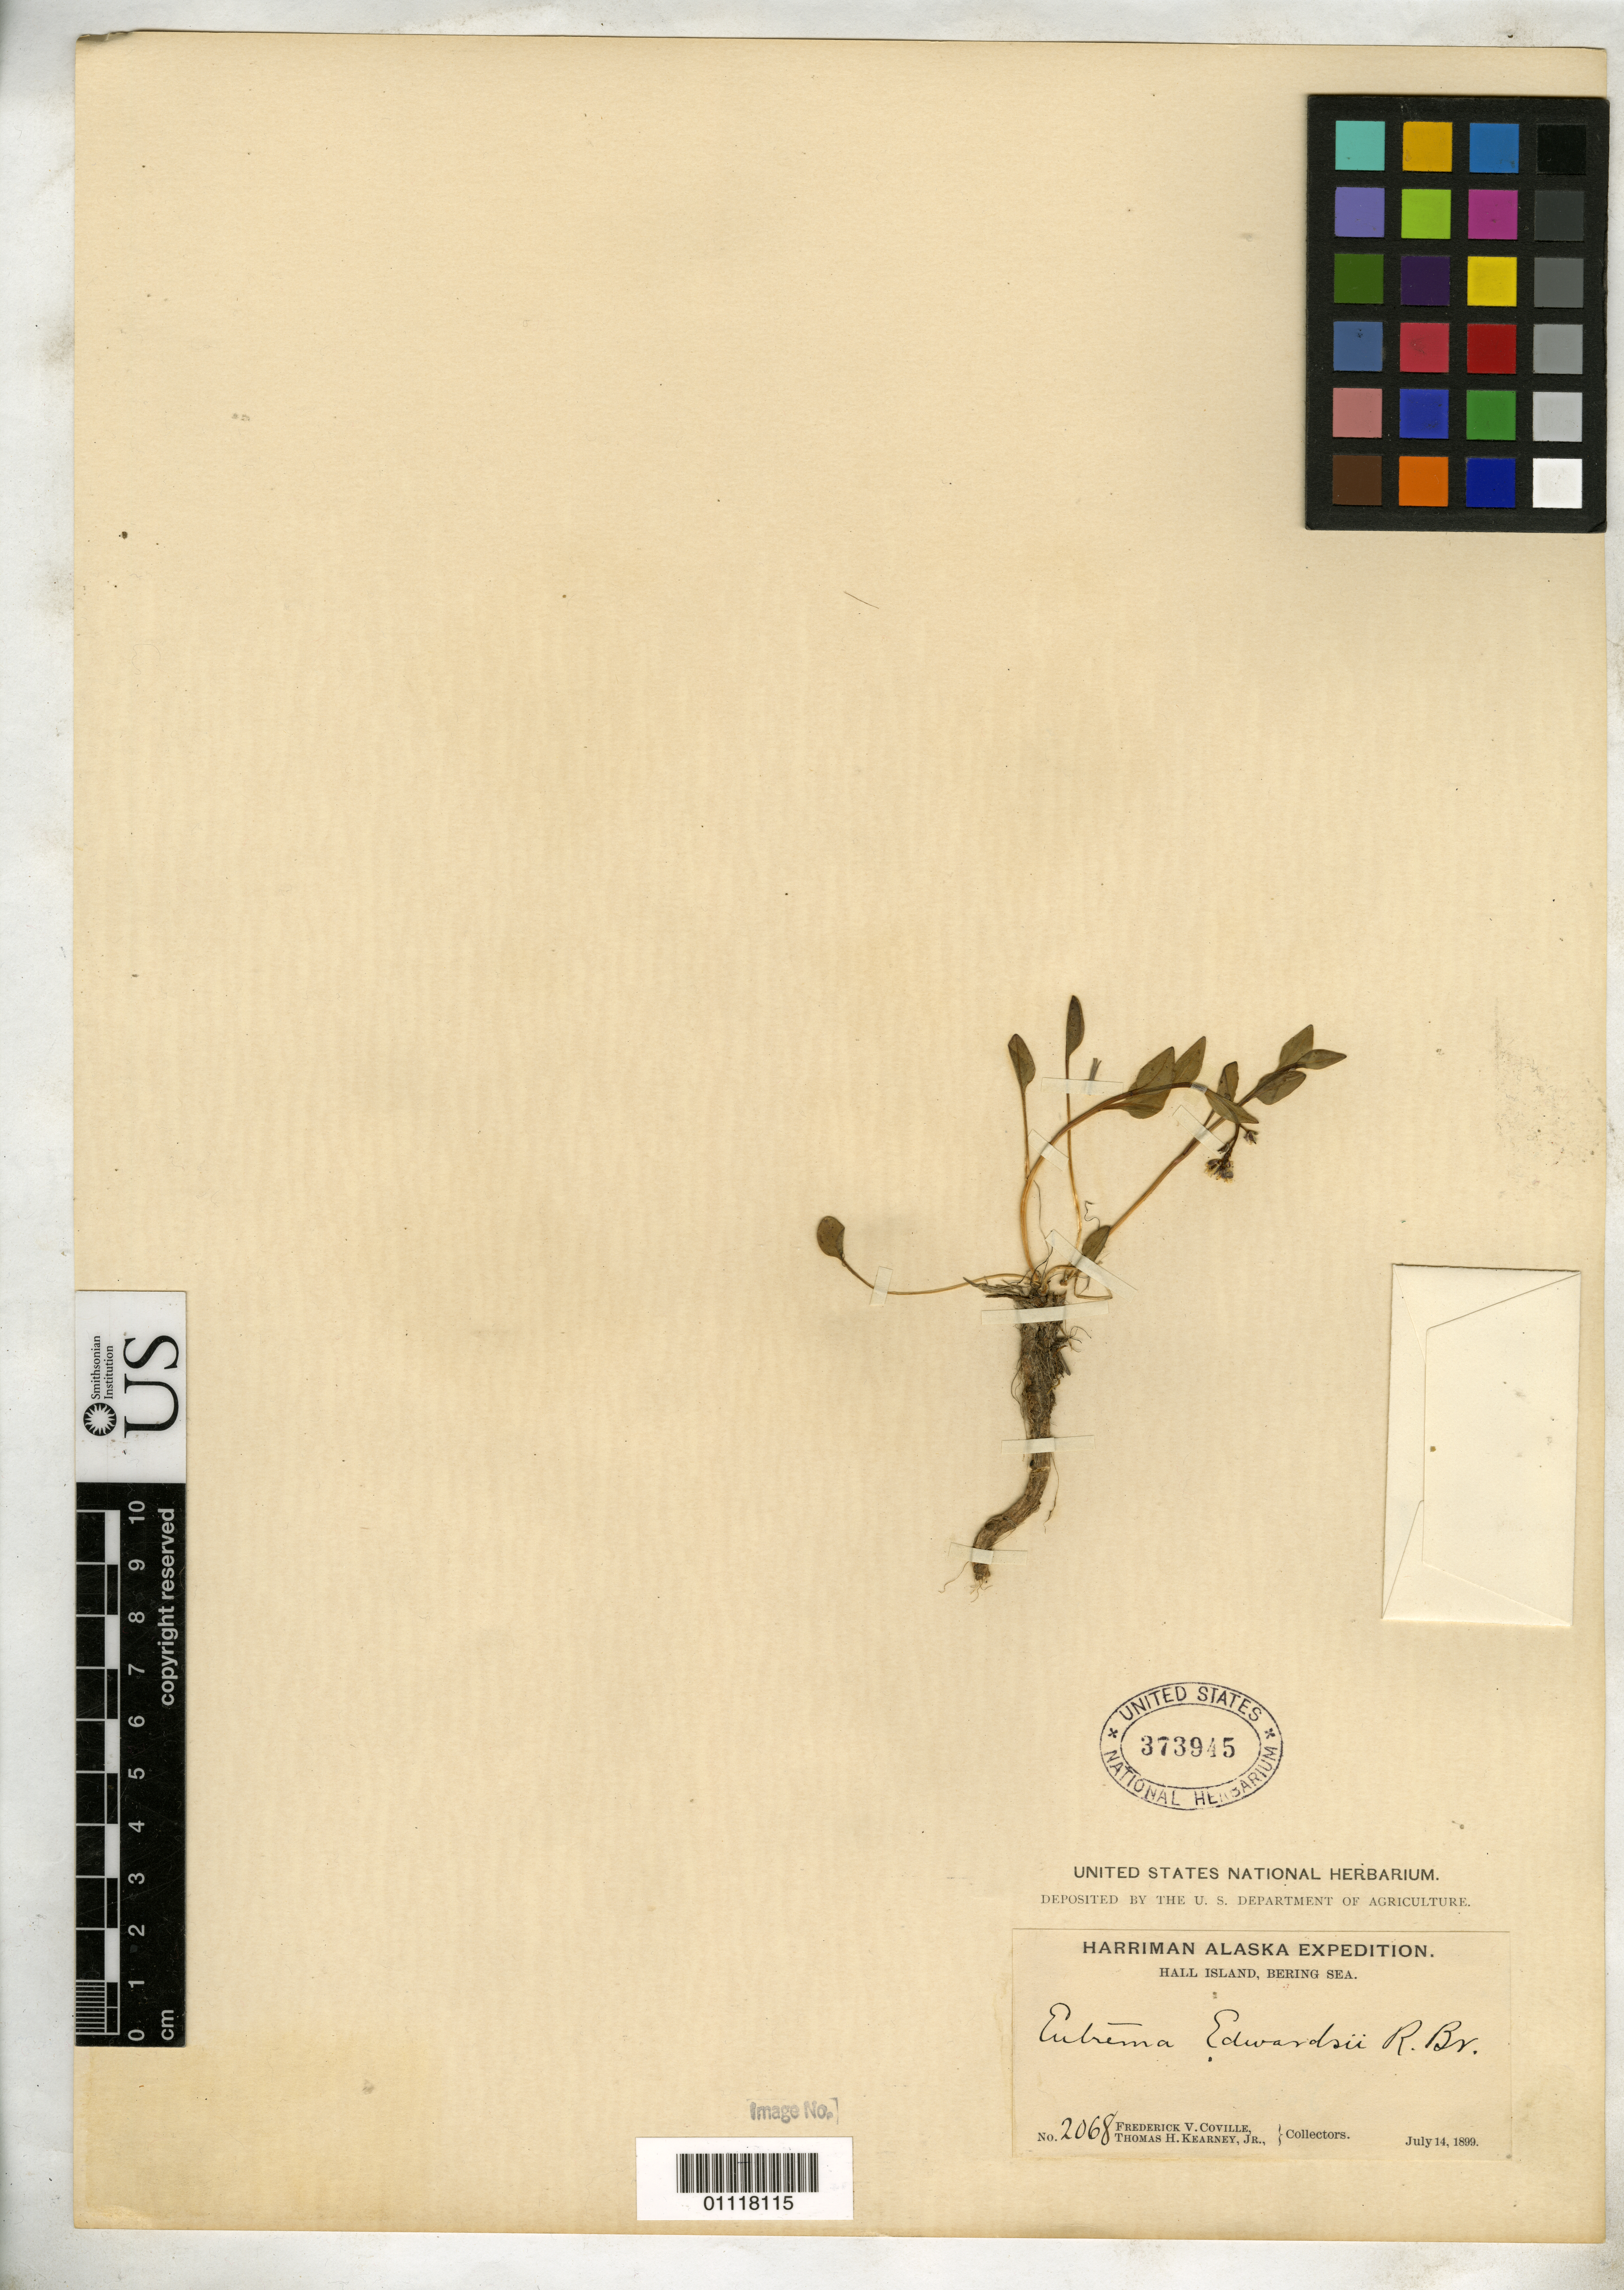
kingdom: Plantae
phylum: Tracheophyta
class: Magnoliopsida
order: Brassicales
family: Brassicaceae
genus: Eutrema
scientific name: Eutrema edwardsii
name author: R. Br.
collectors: F. V. Coville & T. H. Kearney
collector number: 2068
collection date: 1899-07-14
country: United States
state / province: Alaska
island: Hall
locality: Hall Island, Bering Sea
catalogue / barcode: US 373945